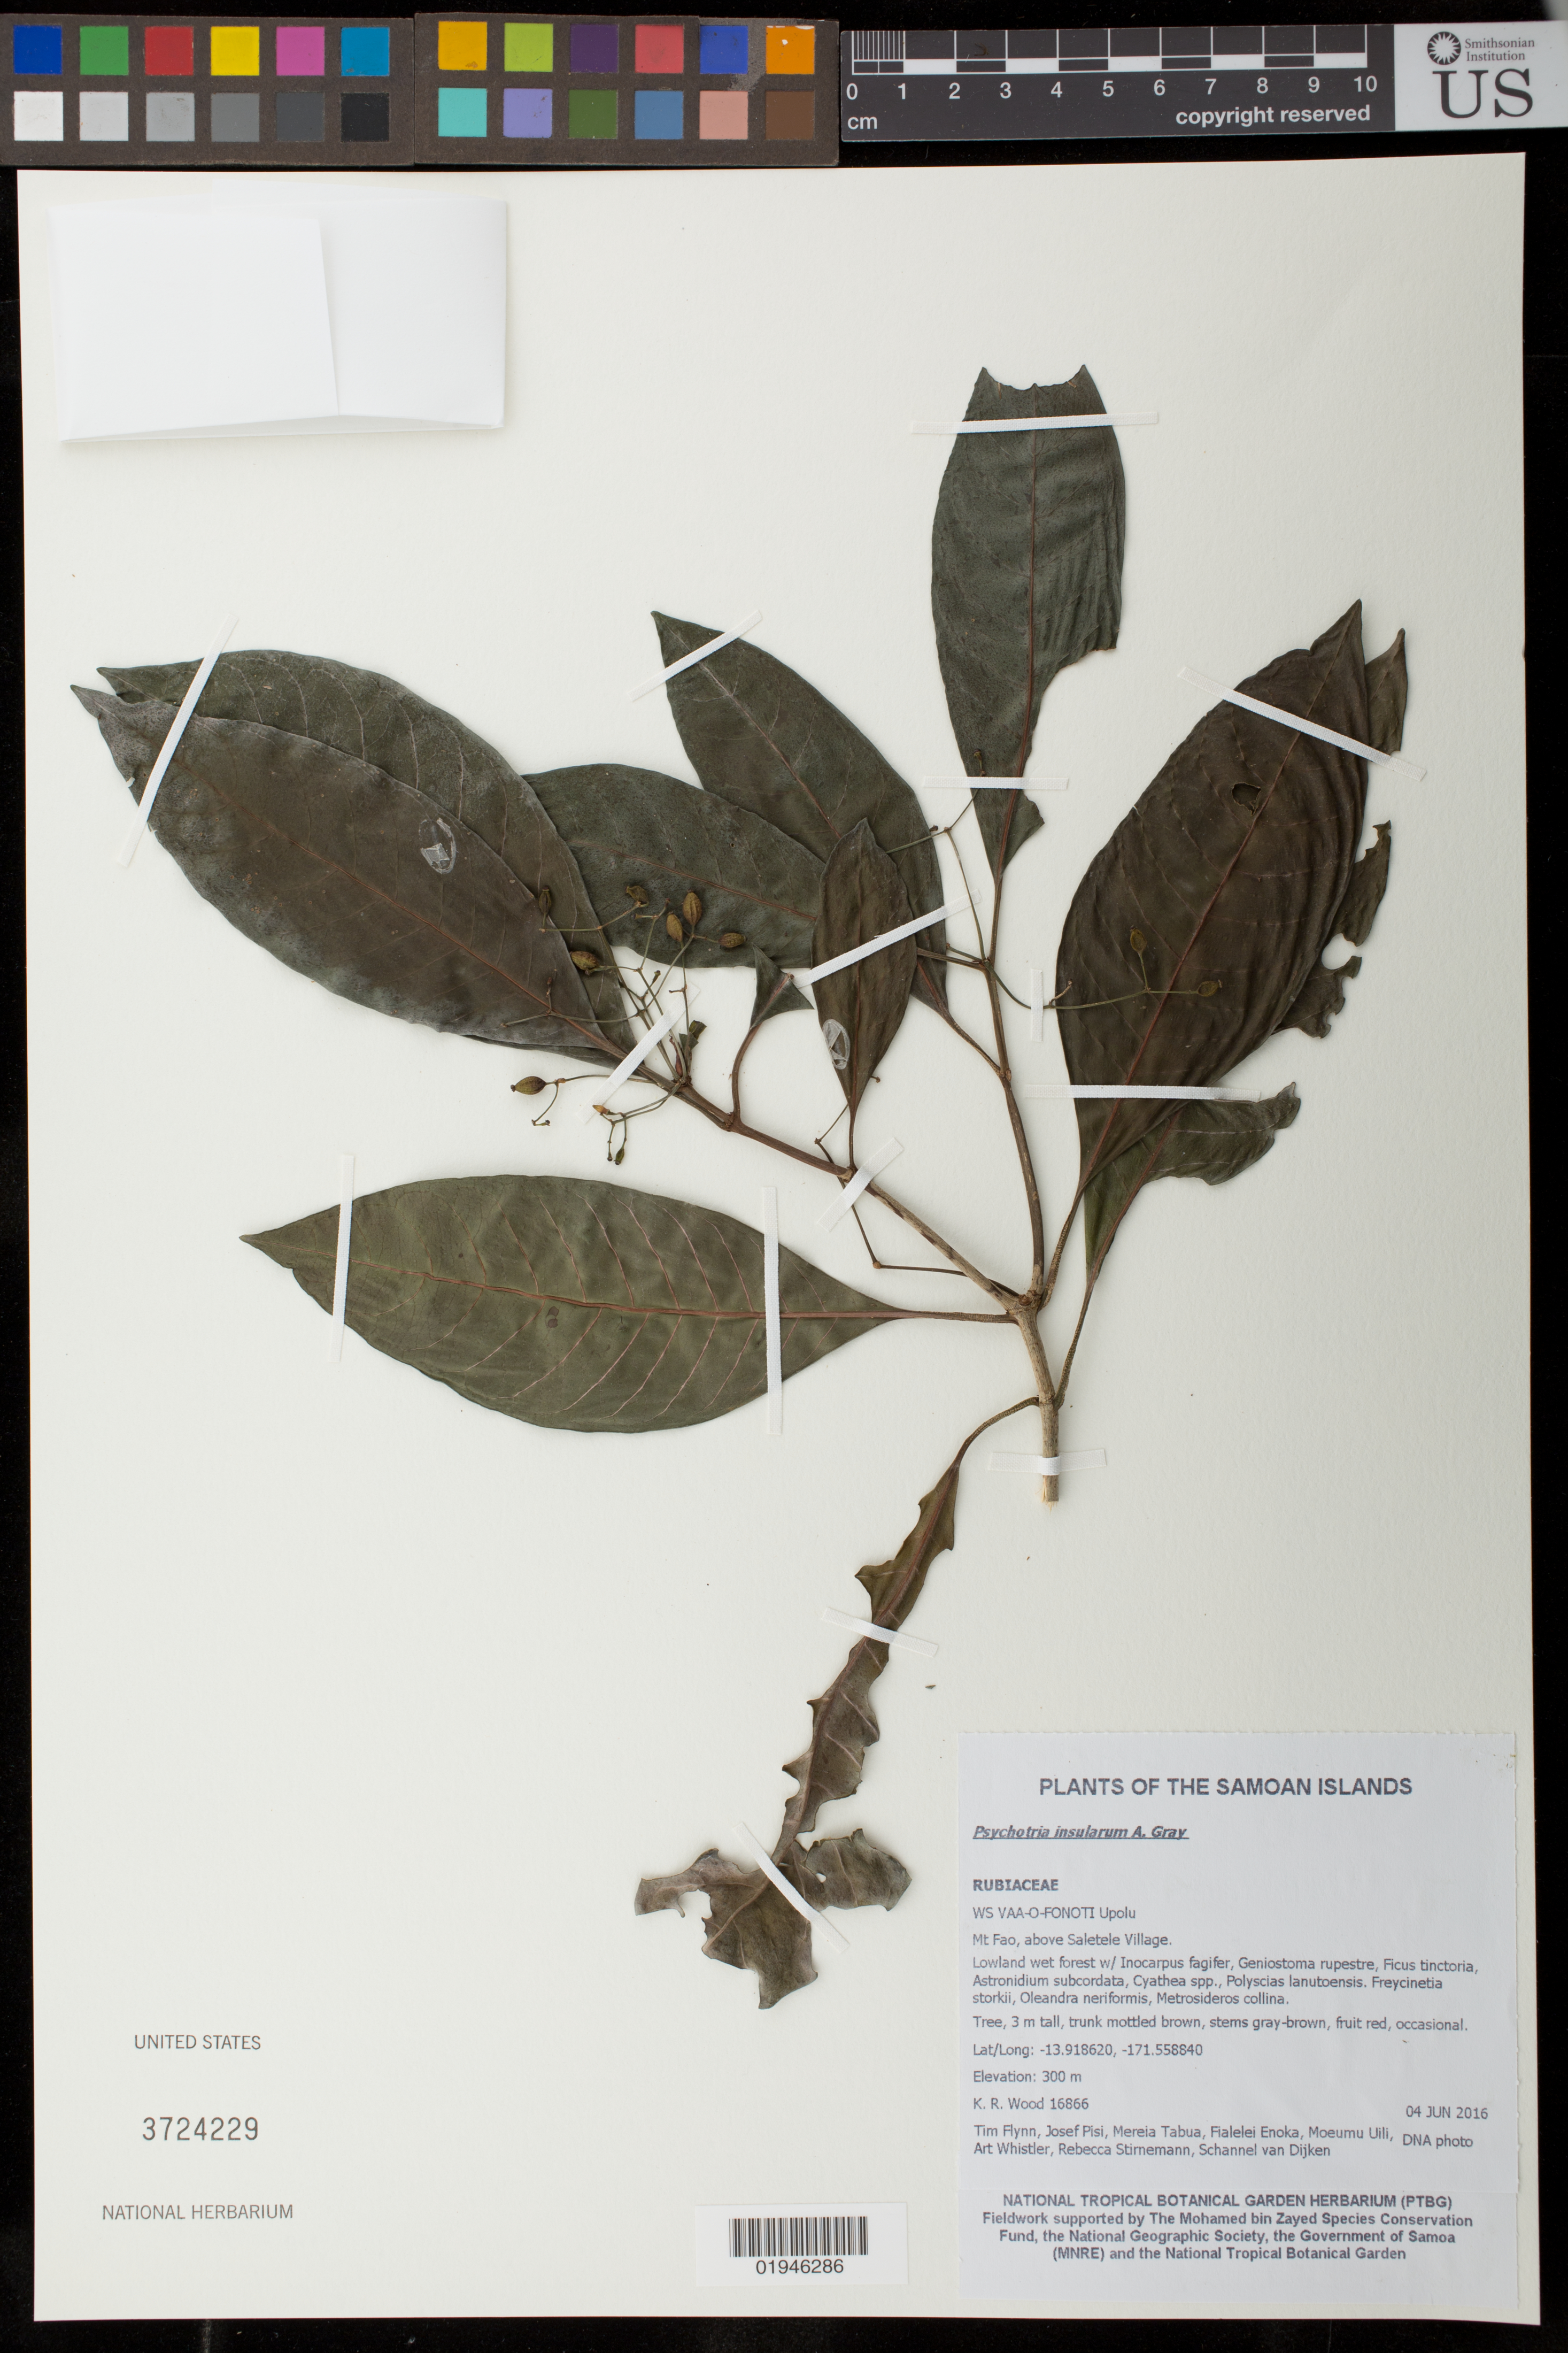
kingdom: Plantae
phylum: Tracheophyta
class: Magnoliopsida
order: Gentianales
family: Rubiaceae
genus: Psychotria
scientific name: Psychotria insularum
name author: A. Gray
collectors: K. R. Wood, T. W. Flynn, J. Pisi, M. Tabua, F. Enoka, M. Uili, A. Whistler & R. Stirnemann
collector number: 16866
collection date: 2016-06-04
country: Samoa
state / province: Atua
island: Upolu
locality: Upolu, Mt. Fao, above Saletele Village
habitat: Lowland wet forest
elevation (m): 300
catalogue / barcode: US 3724229